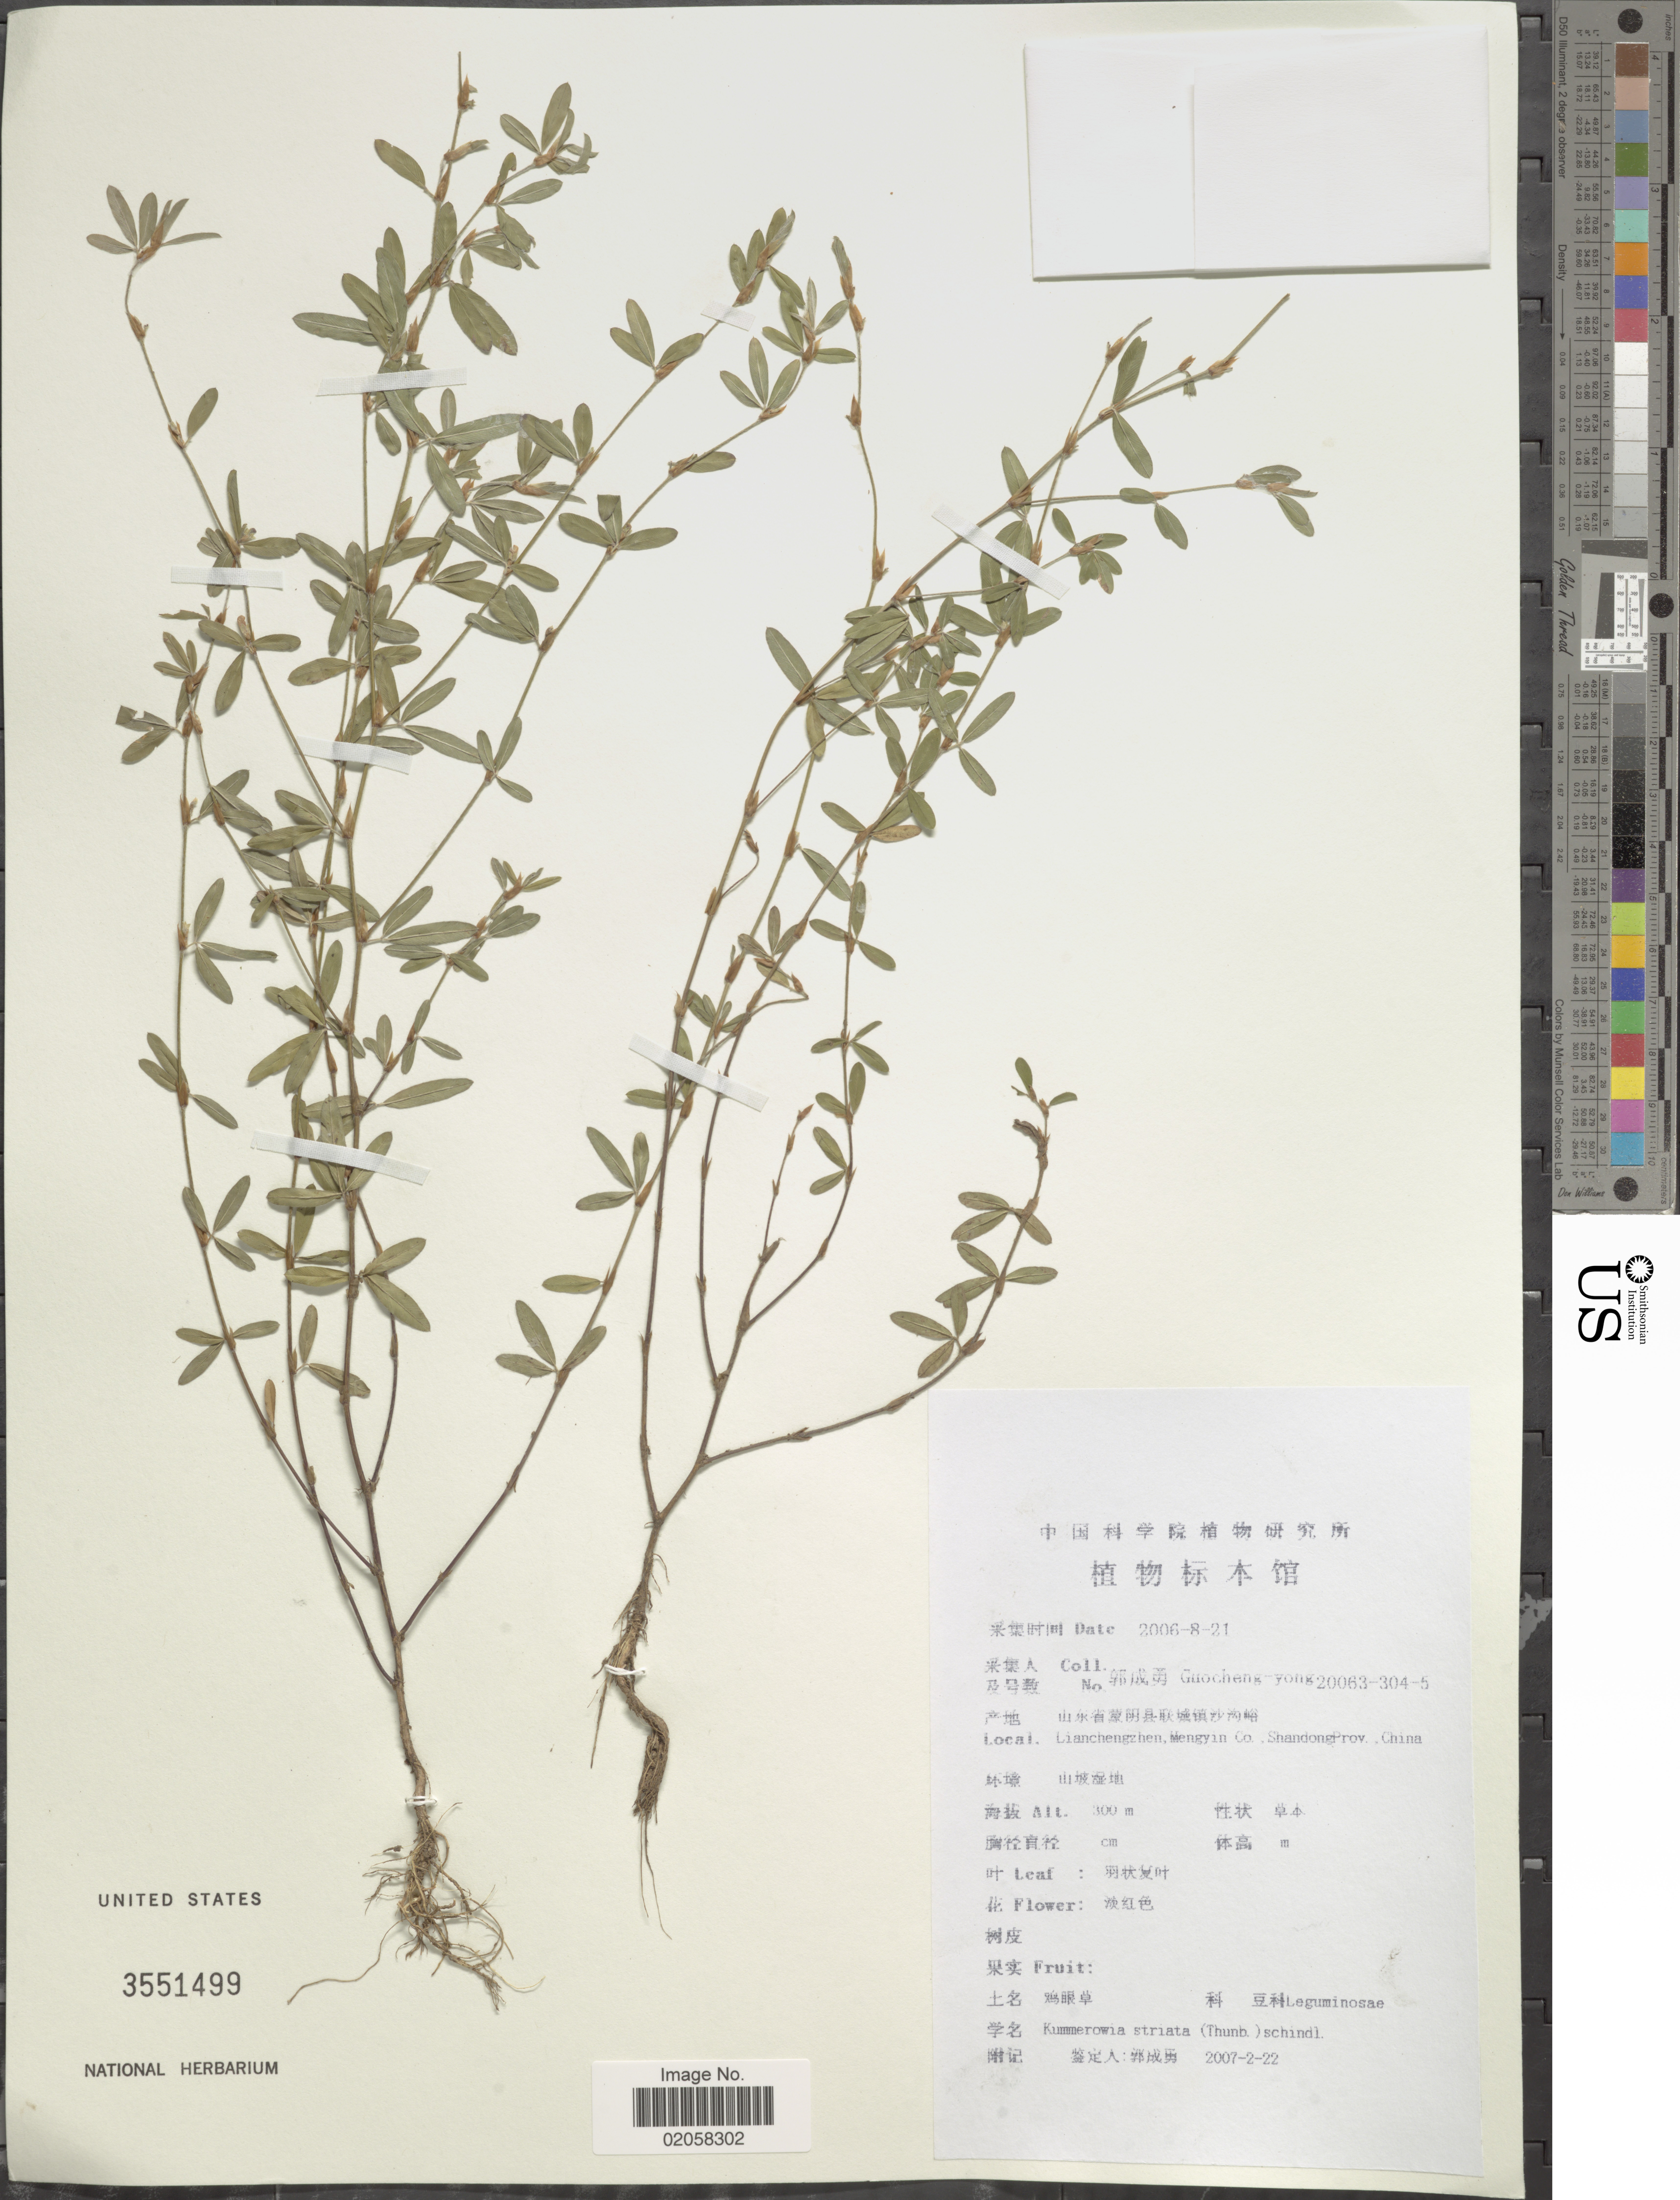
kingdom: Plantae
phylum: Tracheophyta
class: Magnoliopsida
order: Fabales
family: Fabaceae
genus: Kummerowia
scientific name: Kummerowia striata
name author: (Thunb.) Schindl.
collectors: Guo cheng-yong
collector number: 20063-304-5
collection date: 2006-08-21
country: China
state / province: Shandong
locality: Lianchengzhen, Mengyin Co.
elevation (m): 300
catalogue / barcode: US 3551499